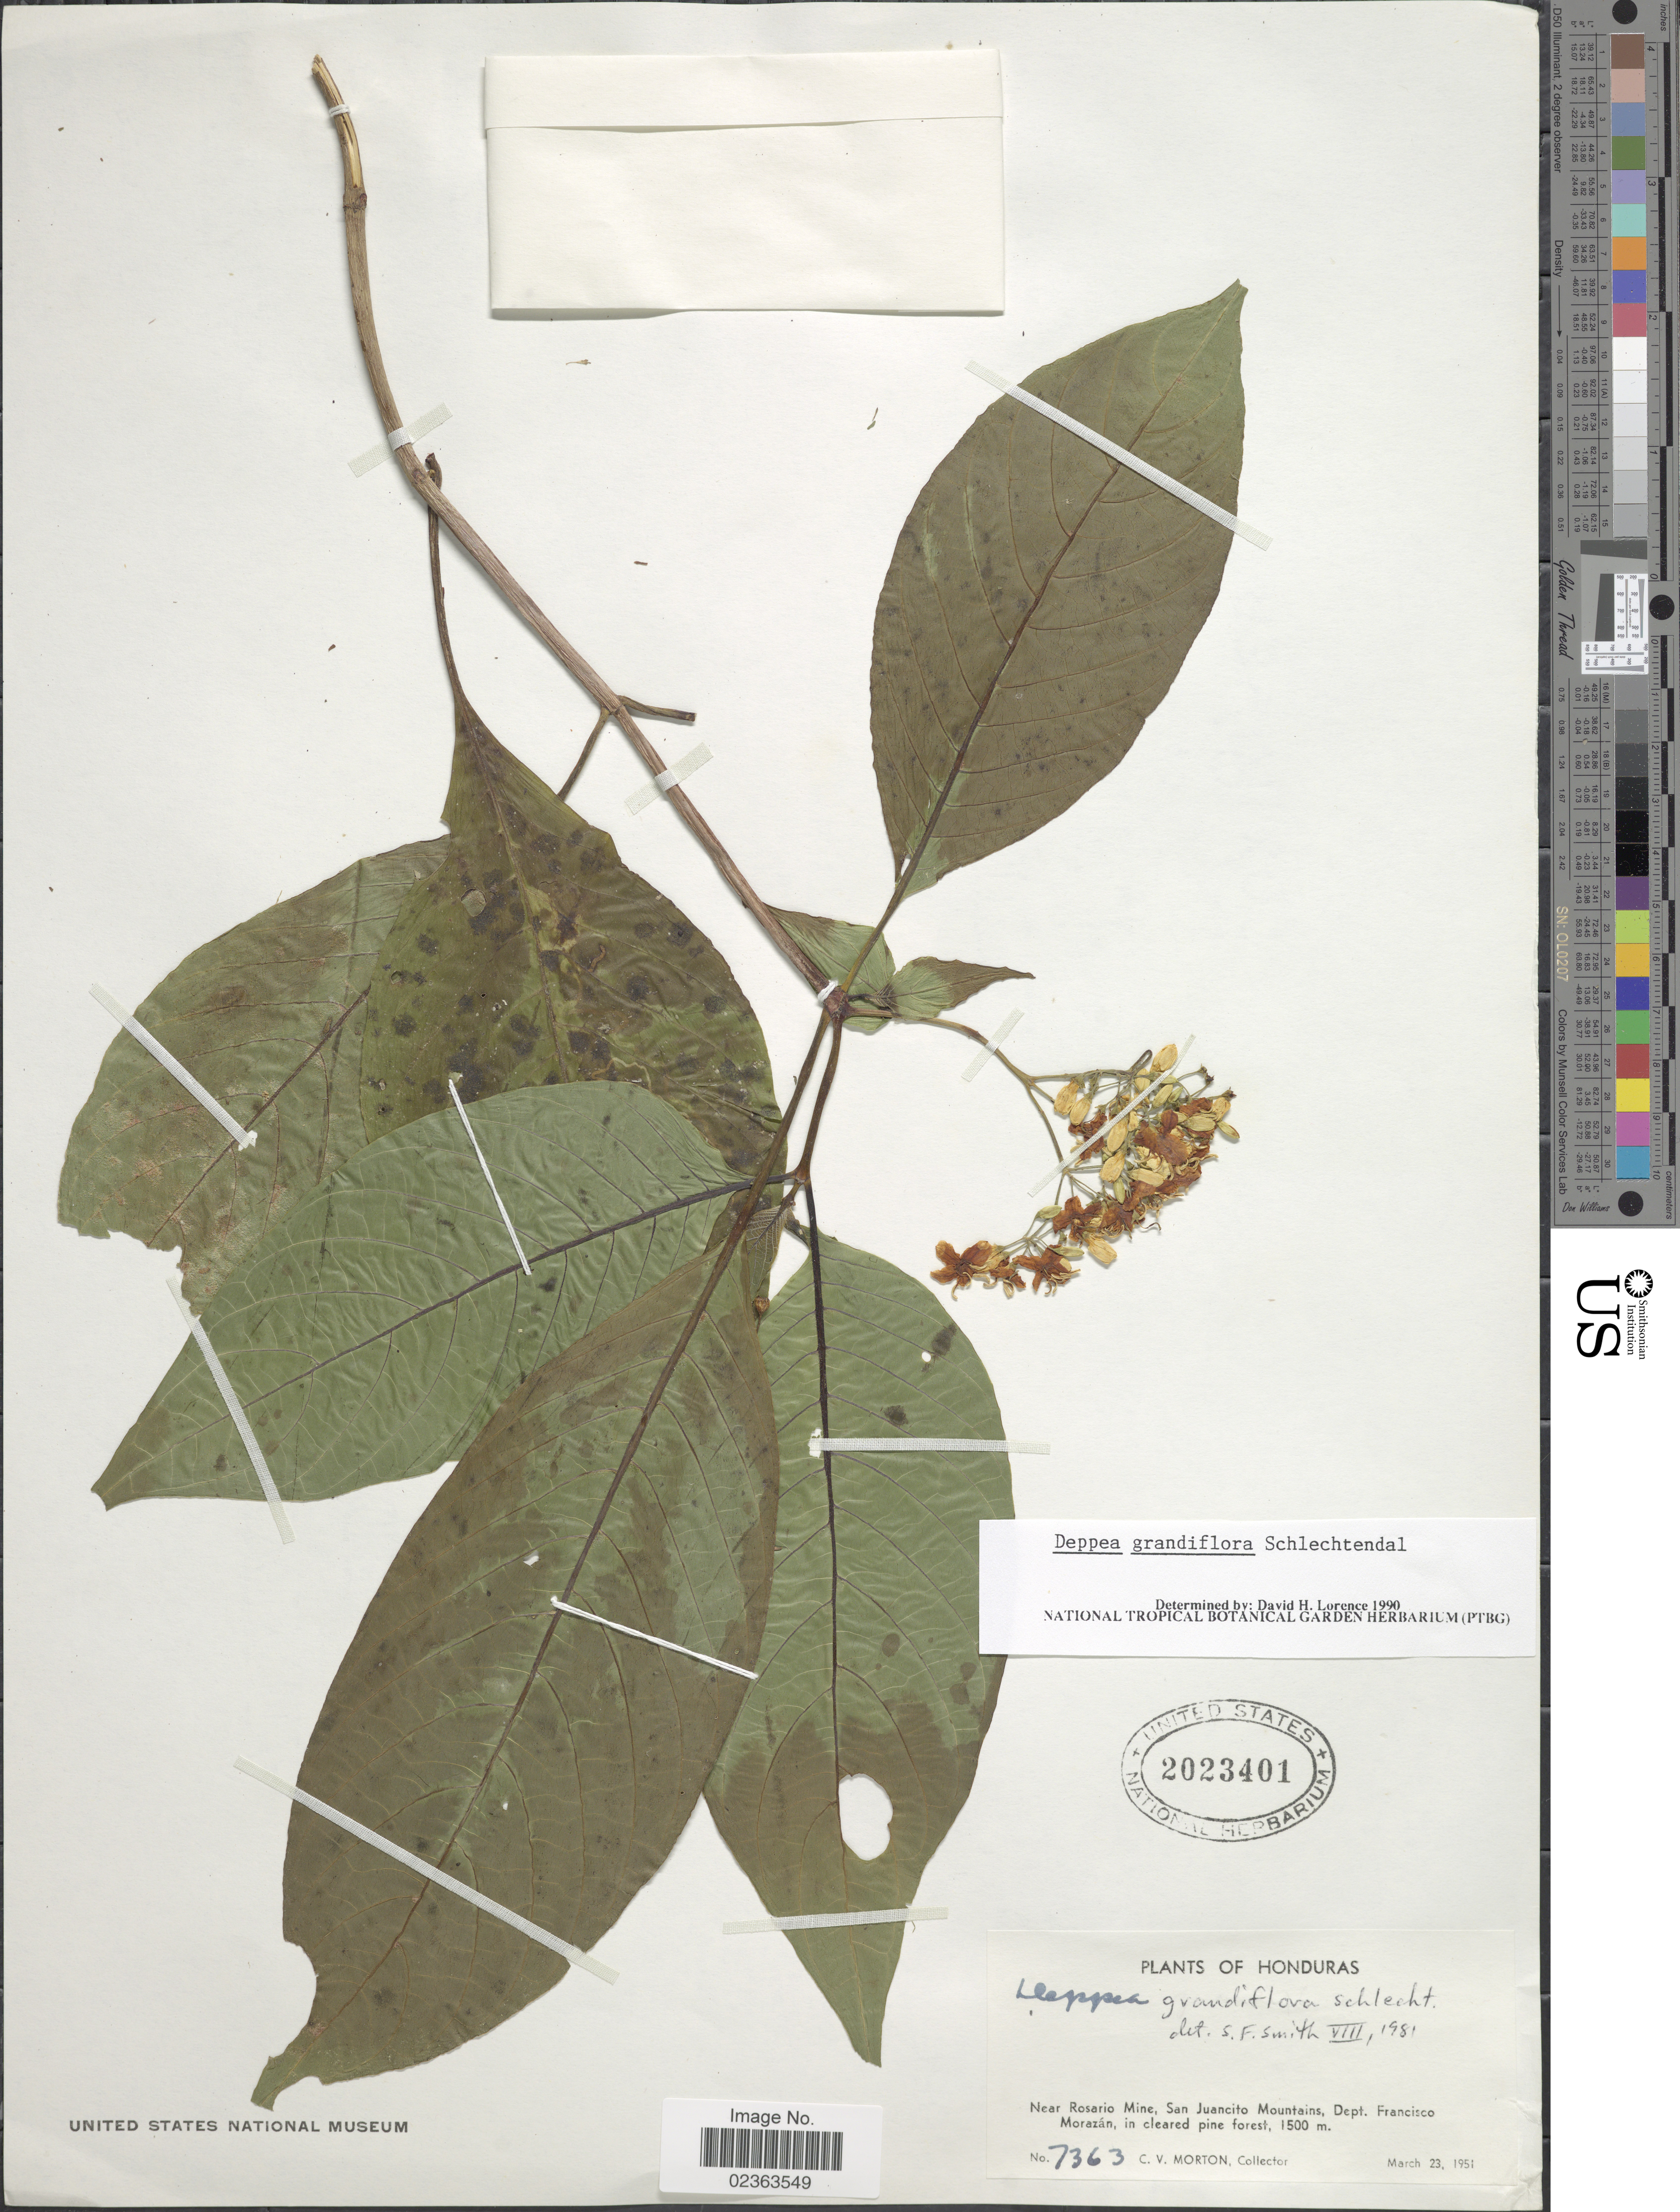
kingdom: Plantae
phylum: Tracheophyta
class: Magnoliopsida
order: Gentianales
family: Rubiaceae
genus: Deppea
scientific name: Deppea grandiflora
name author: Schltdl.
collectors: C. V. Morton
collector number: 7363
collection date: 1951-03-23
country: Honduras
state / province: Fco. Morazán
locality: Near Rosario Mine, San Juancito Mountains, Dept. Francisco Morazán, in cleared pine forest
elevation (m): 1500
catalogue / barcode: US 2023401